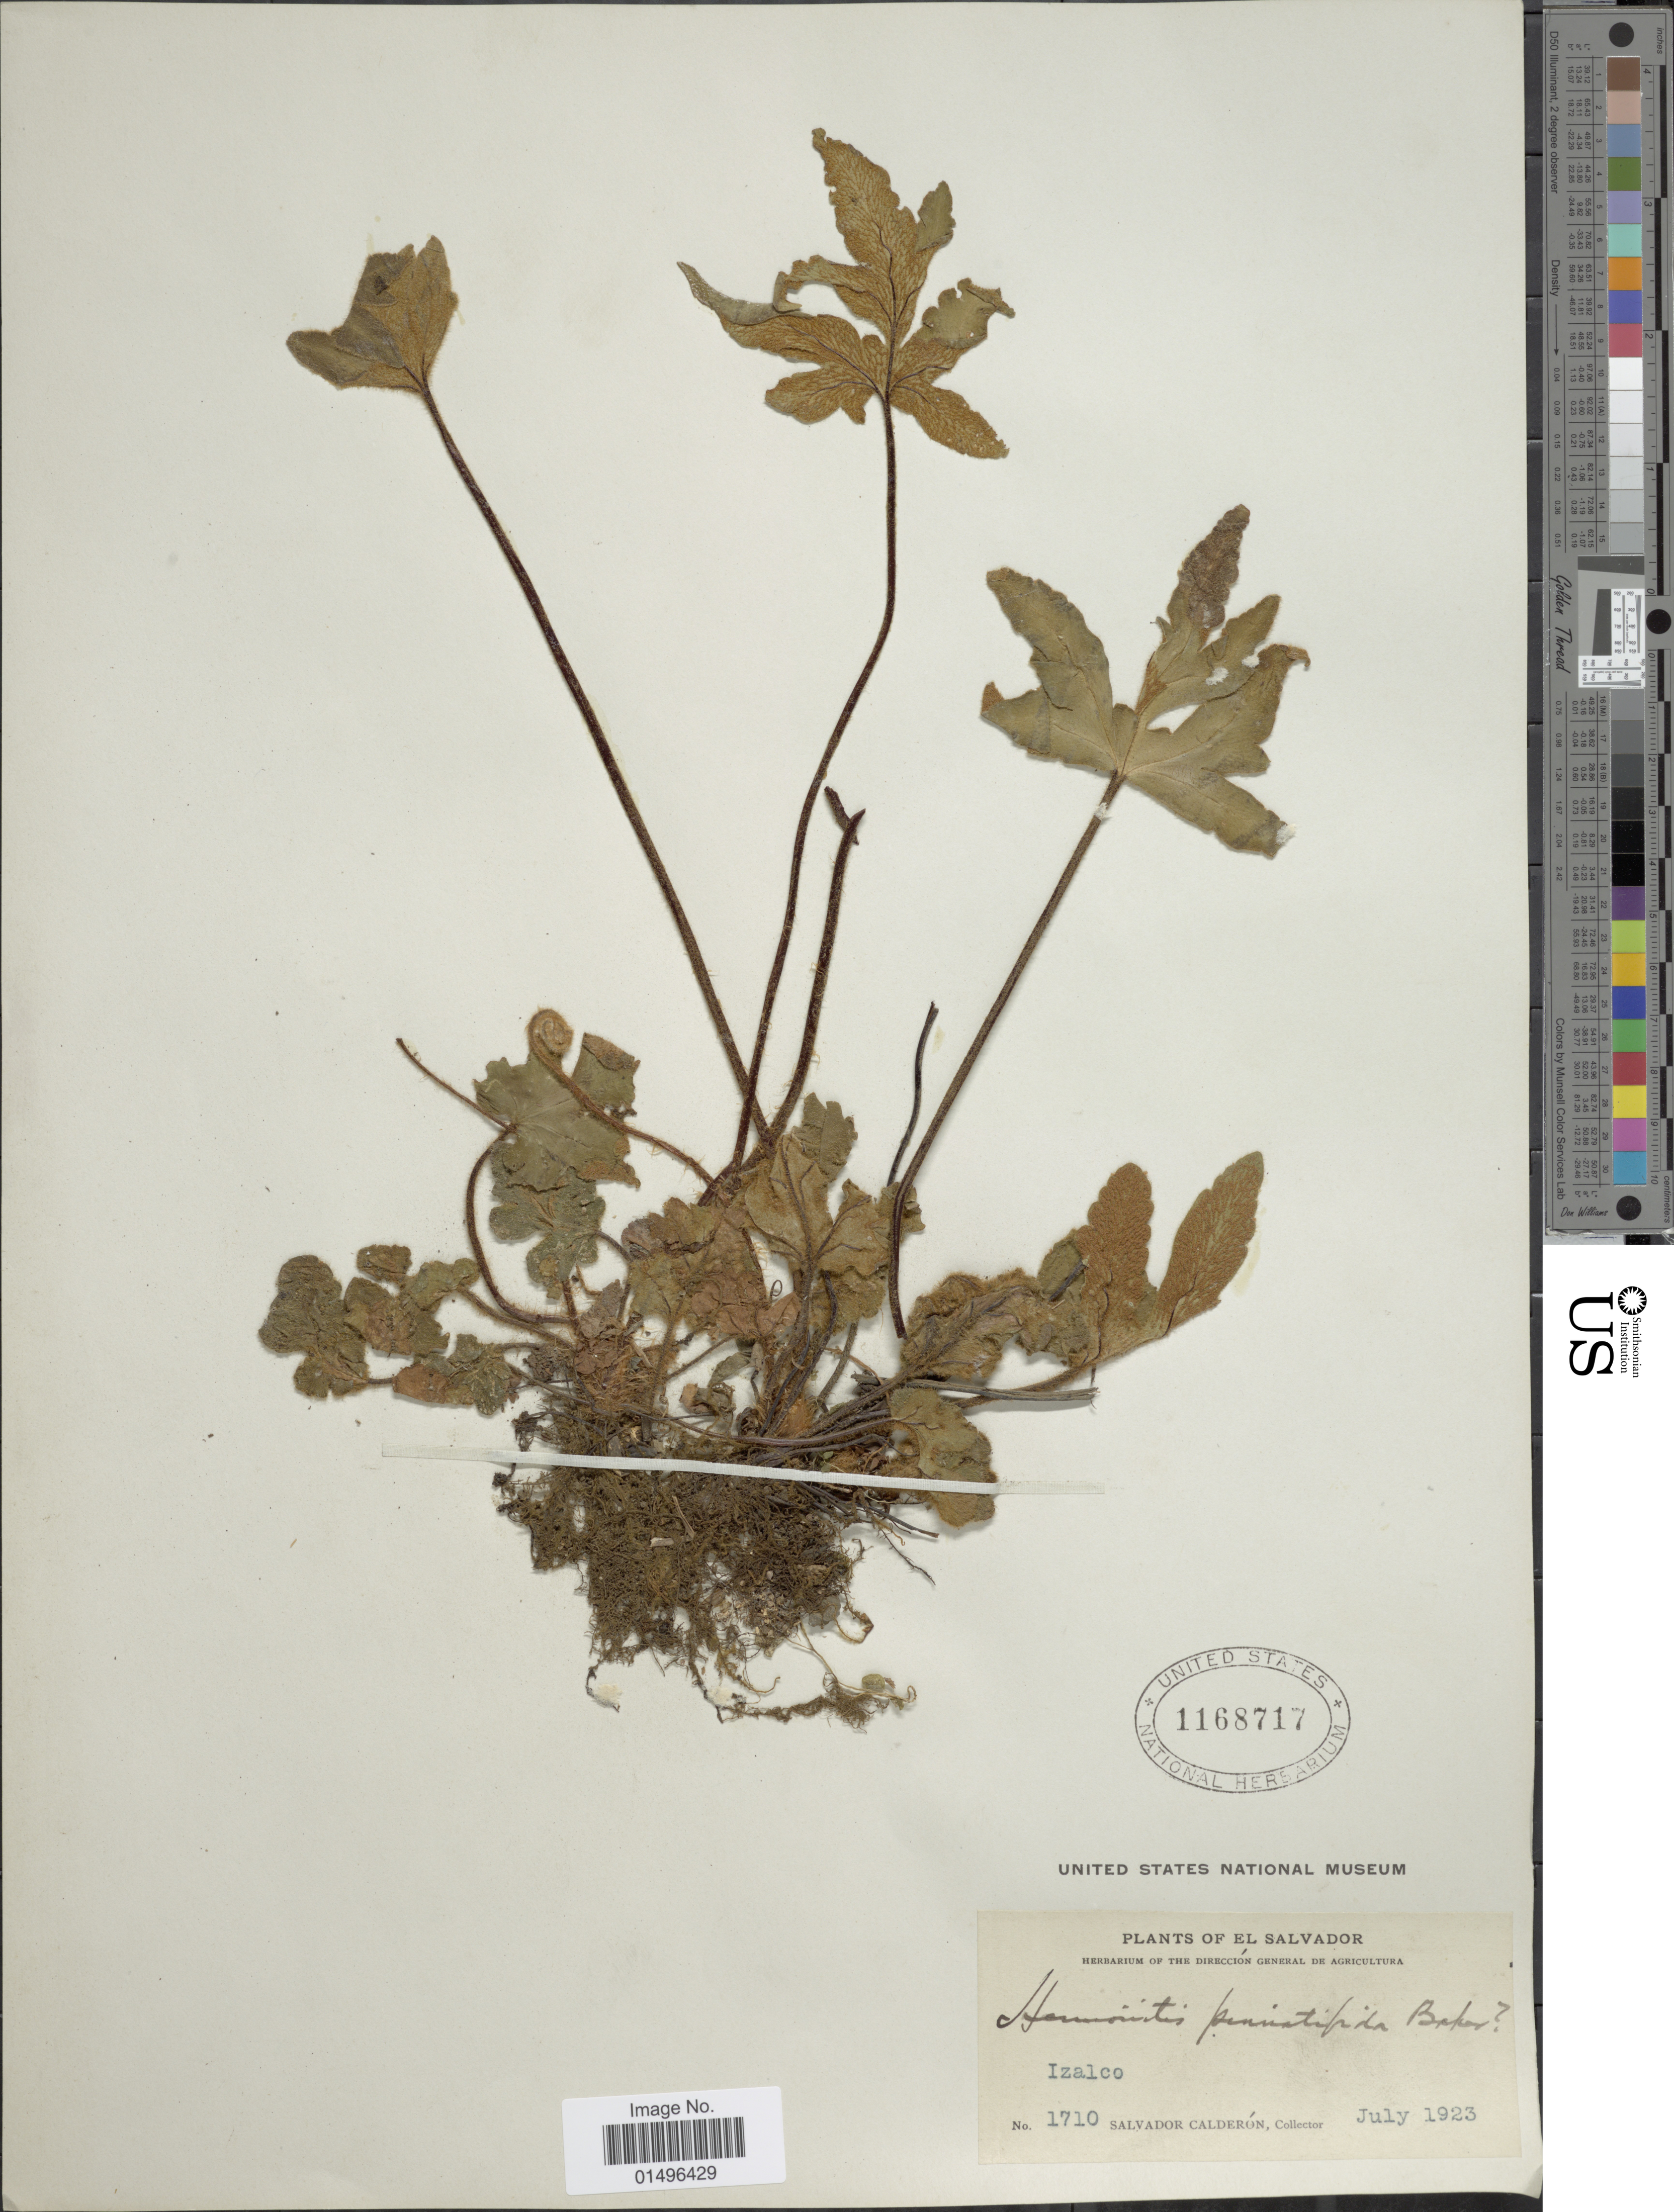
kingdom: Plantae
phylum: Tracheophyta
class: Polypodiopsida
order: Polypodiales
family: Pteridaceae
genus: Hemionitis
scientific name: Hemionitis pinnatifida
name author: Baker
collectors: S. Calderón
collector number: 1710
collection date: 1923-07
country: El Salvador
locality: El Salvador, Izalco.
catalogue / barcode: US 1168717